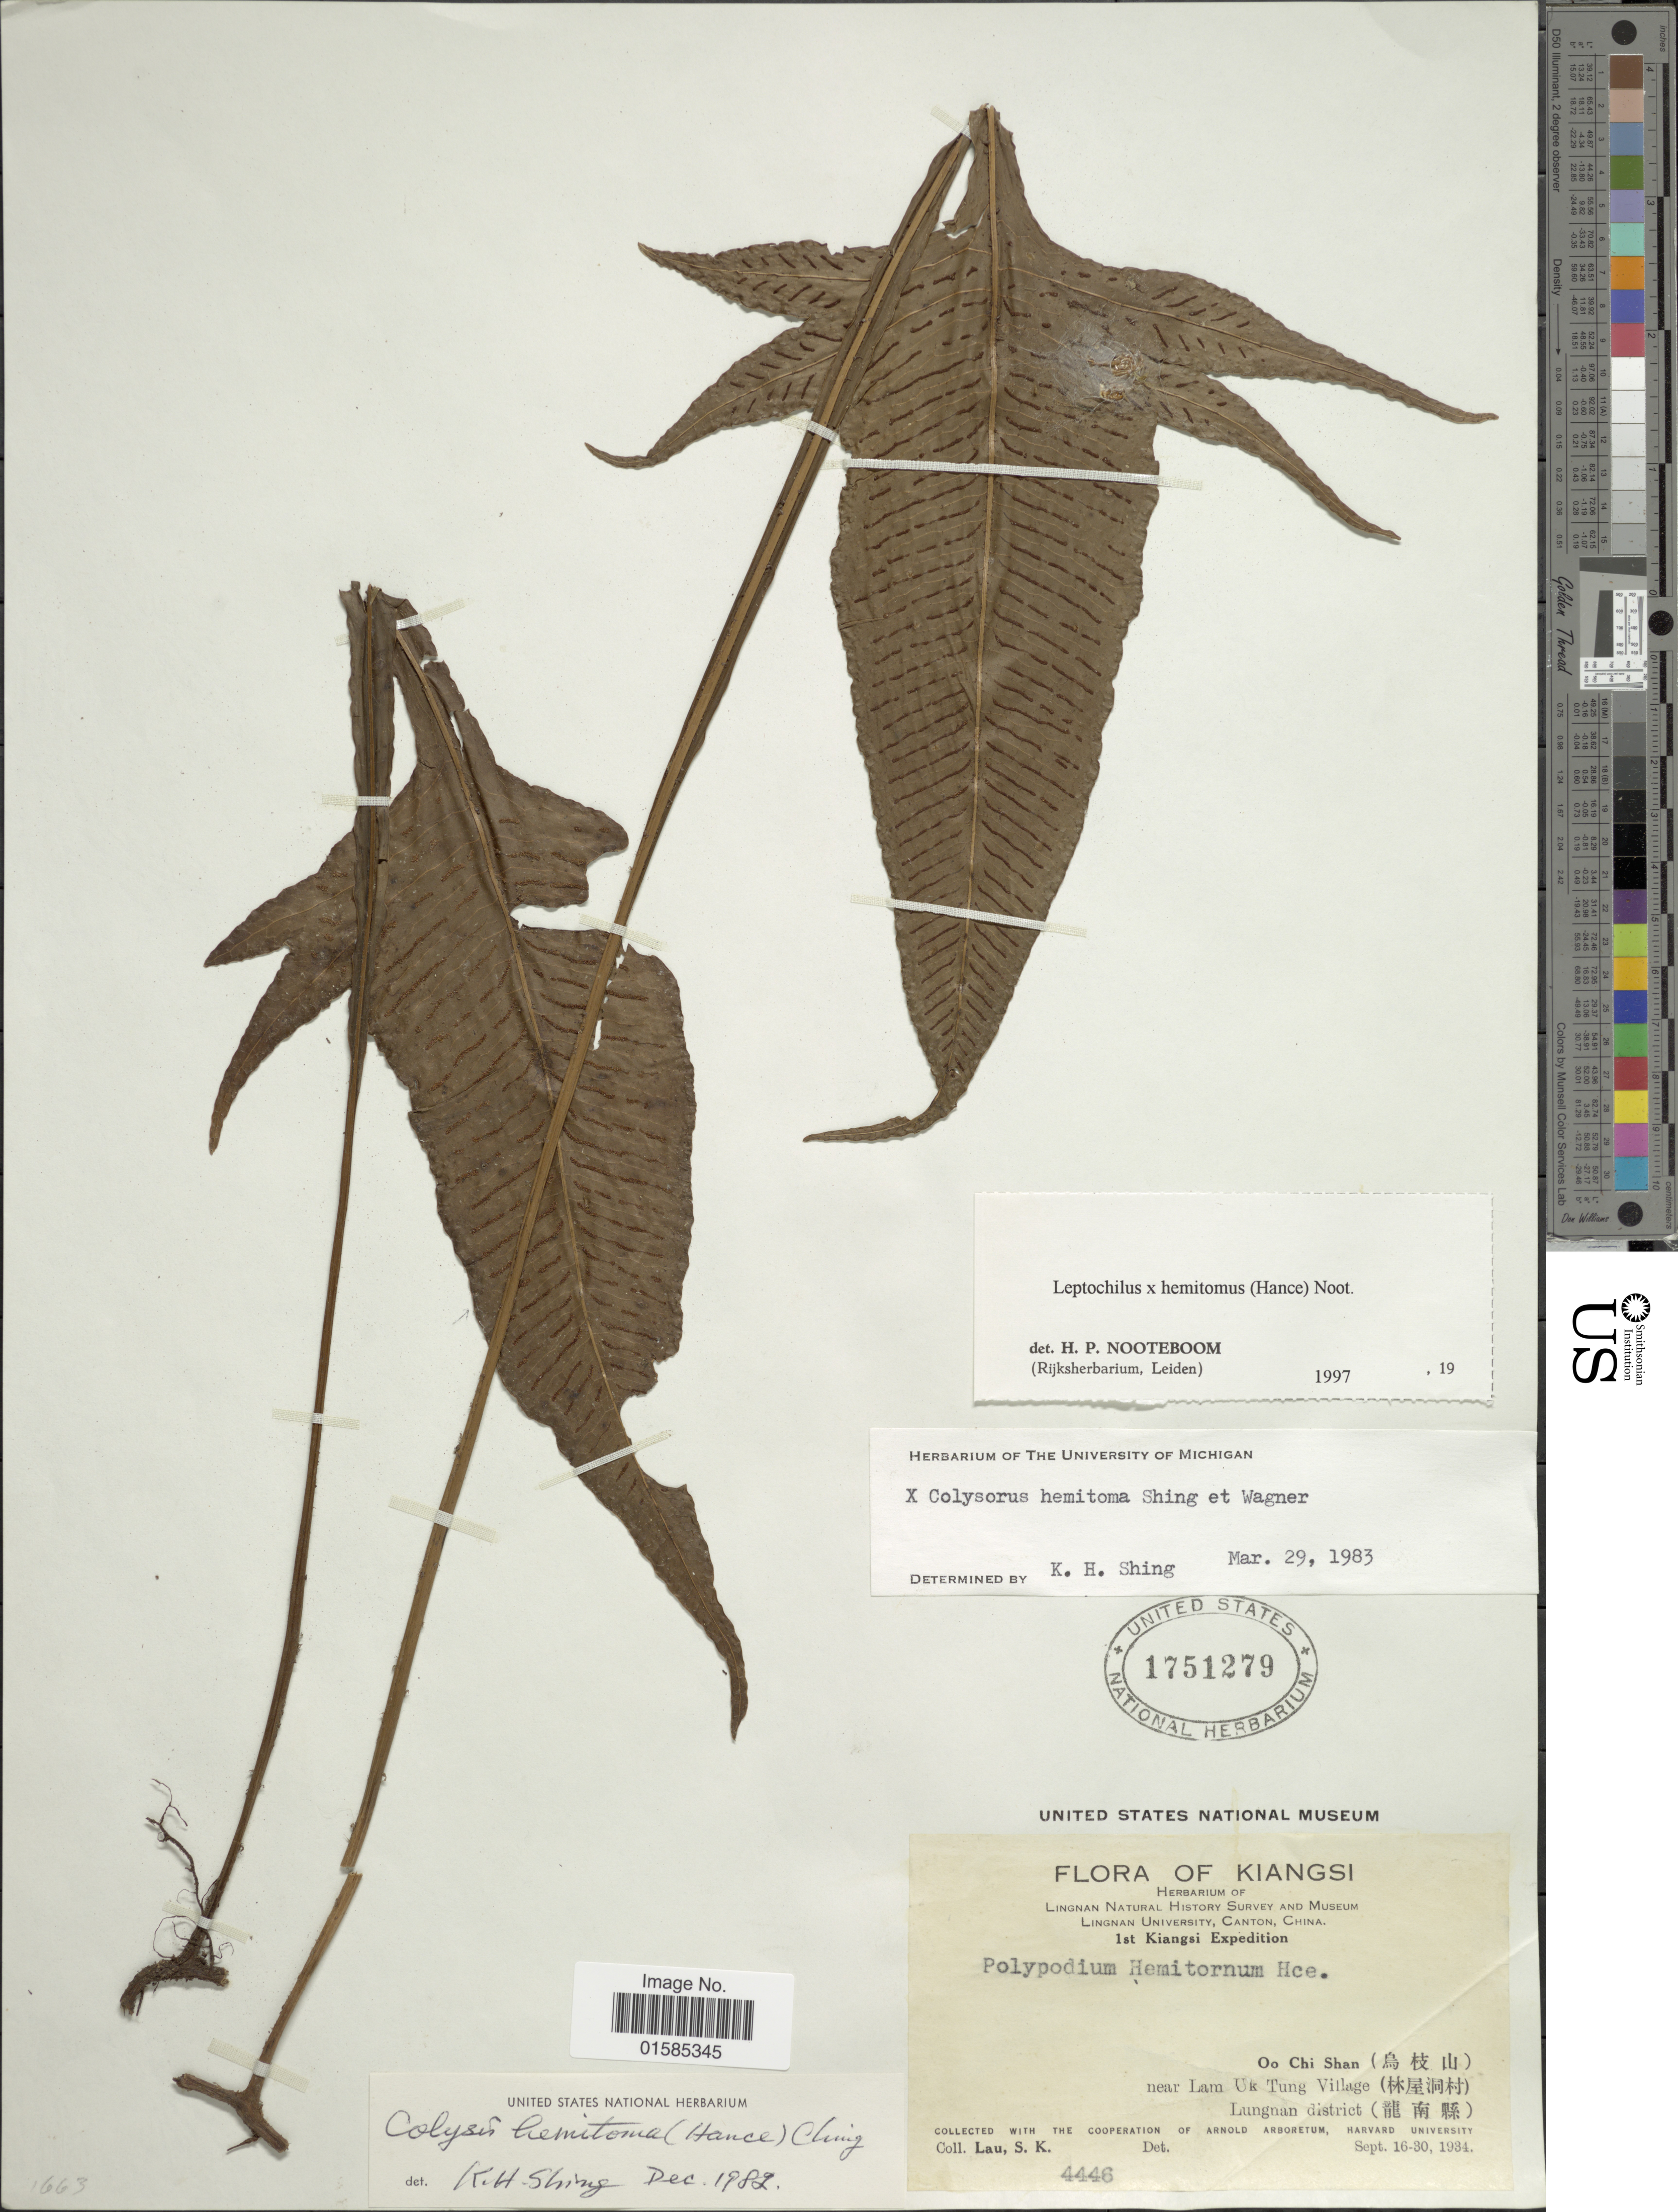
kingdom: Plantae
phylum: Tracheophyta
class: Polypodiopsida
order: Polypodiales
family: Polypodiaceae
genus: Leptochilus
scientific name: Leptochilus x hemitomus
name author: (Hance) Noot.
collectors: S. K. Lau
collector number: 4446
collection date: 1934-09-16/1934-09-30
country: China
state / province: Jiangxi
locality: Kiangsi,, Oo Chi Shan, near Lam Uk Tung Village, Lungnan district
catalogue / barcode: US 1751279